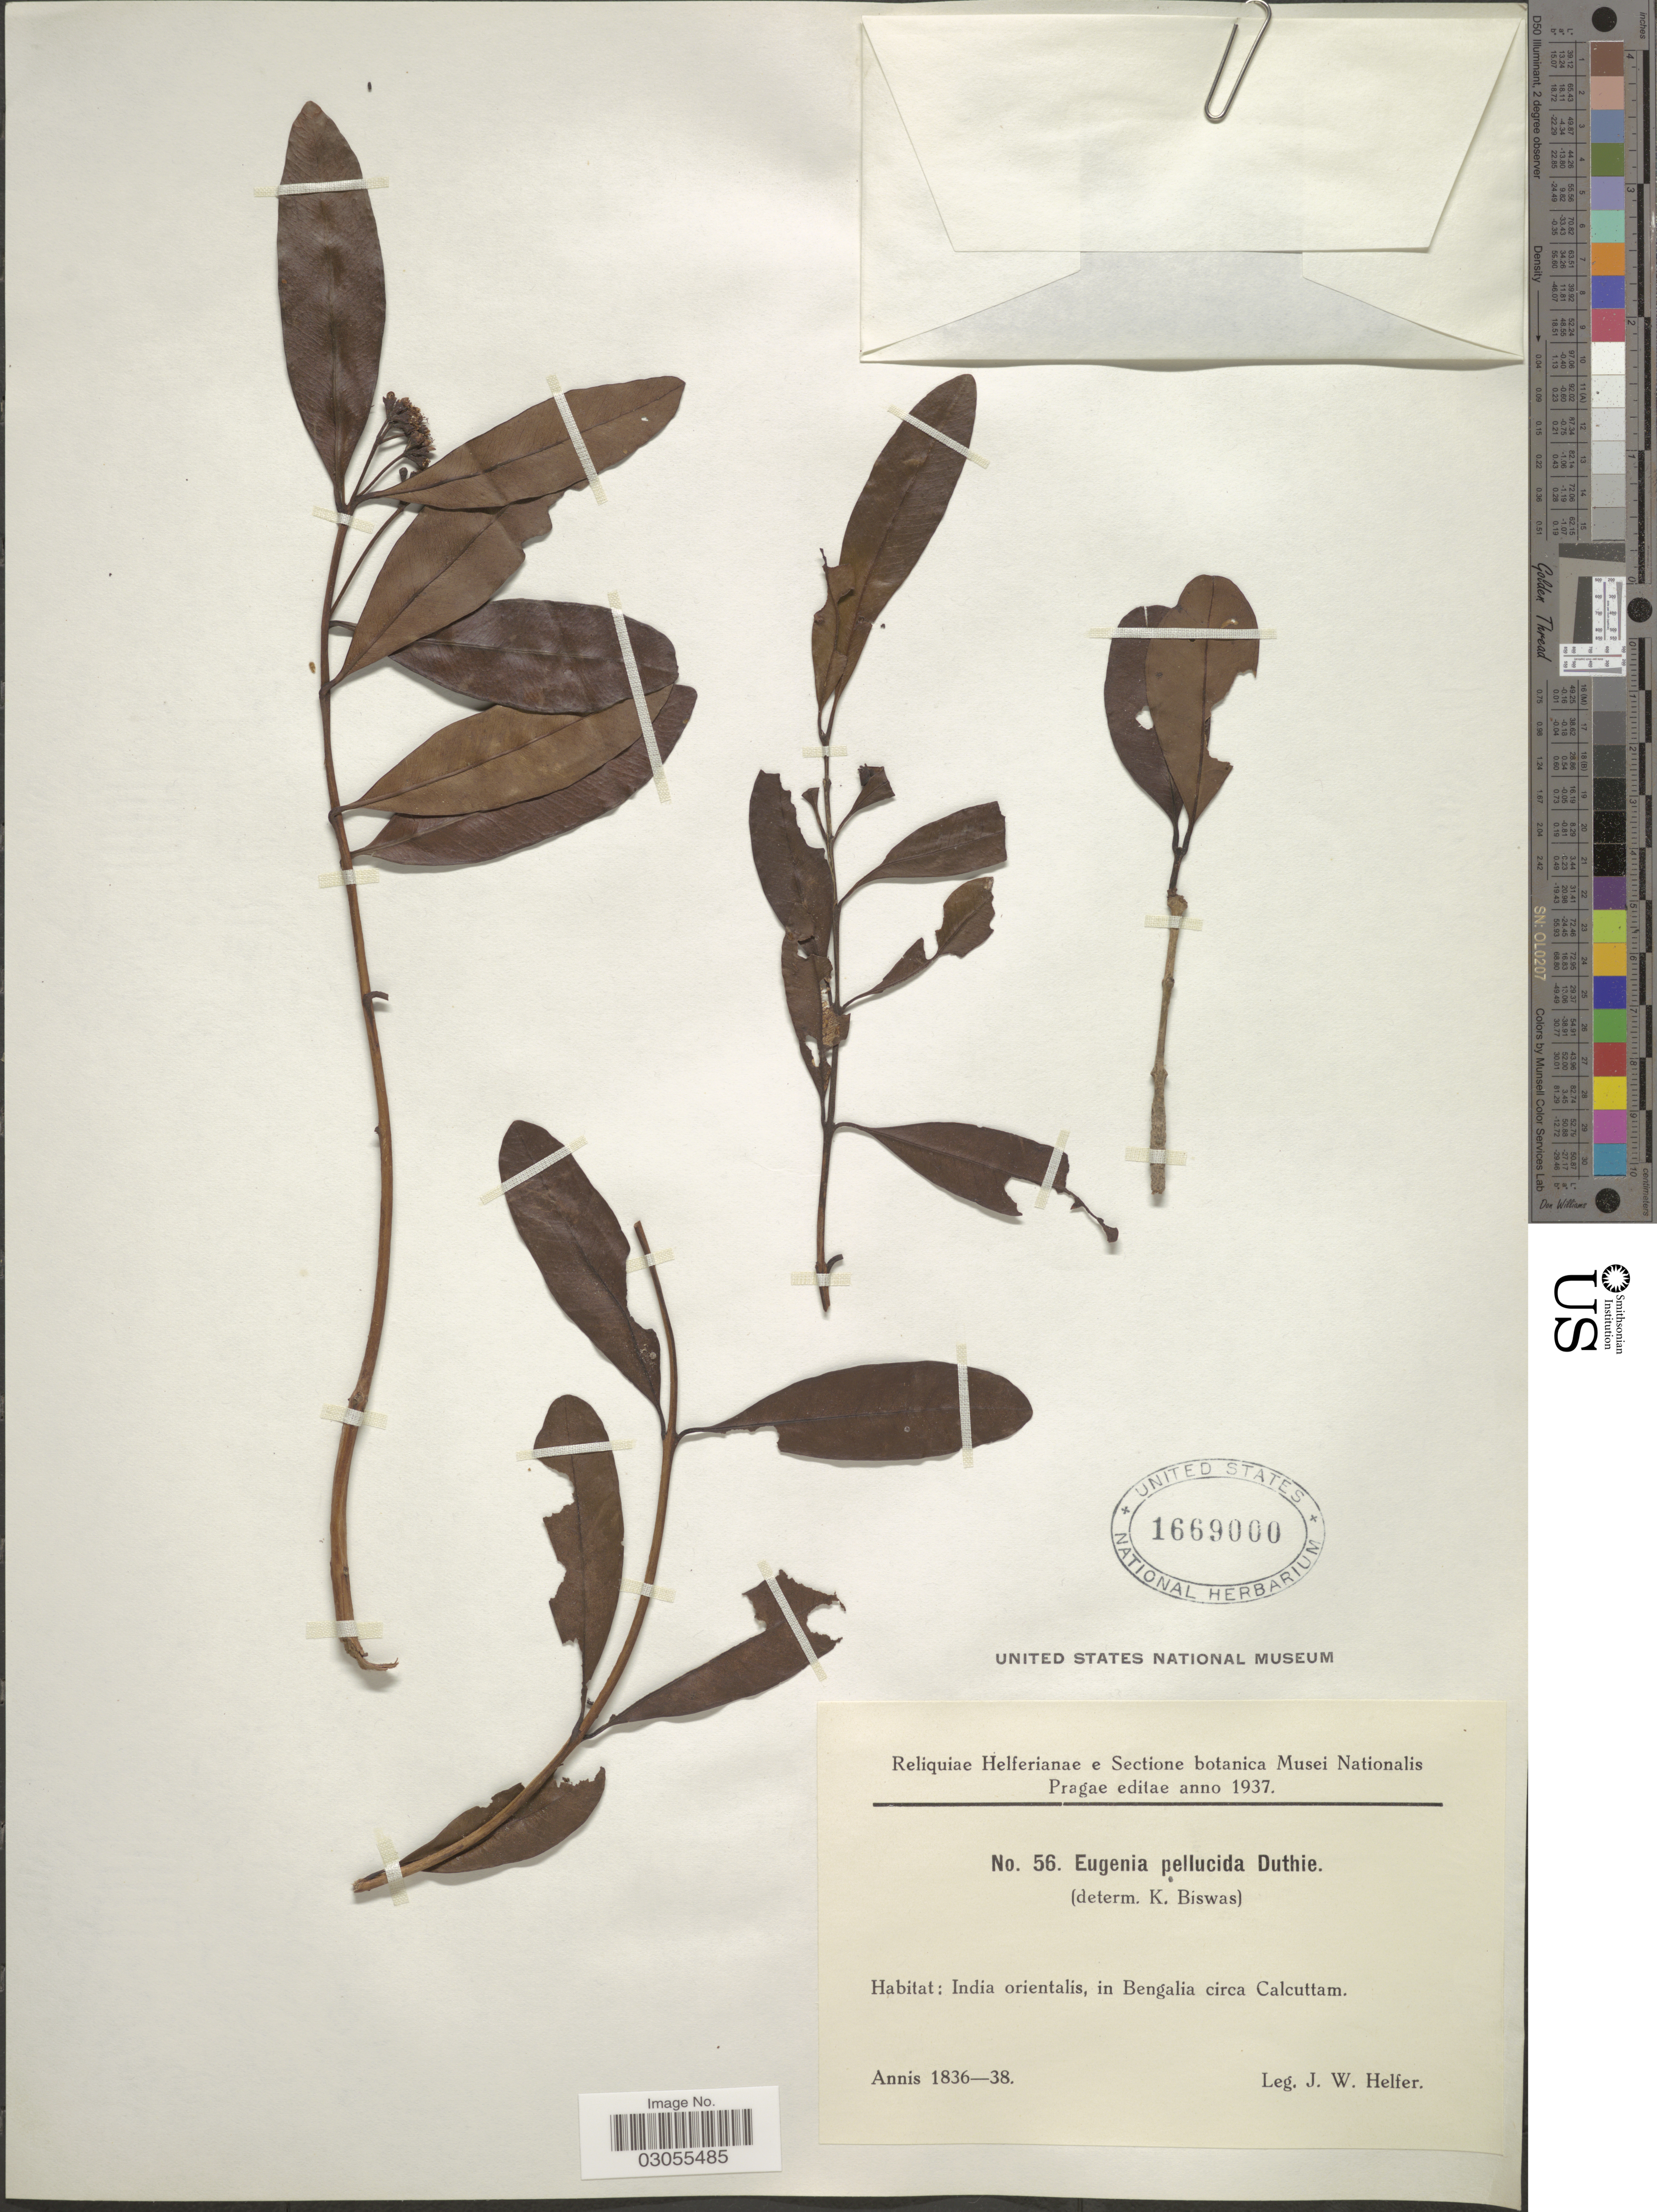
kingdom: Plantae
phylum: Tracheophyta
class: Magnoliopsida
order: Myrtales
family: Myrtaceae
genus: Syzygium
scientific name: Syzygium pellucidum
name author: (Duthie) N. P. Balakr.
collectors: J. W. Helfer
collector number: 56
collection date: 1836/1838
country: India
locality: India orientalis, in Bengalia circa Calcuttam.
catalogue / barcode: US 1669000